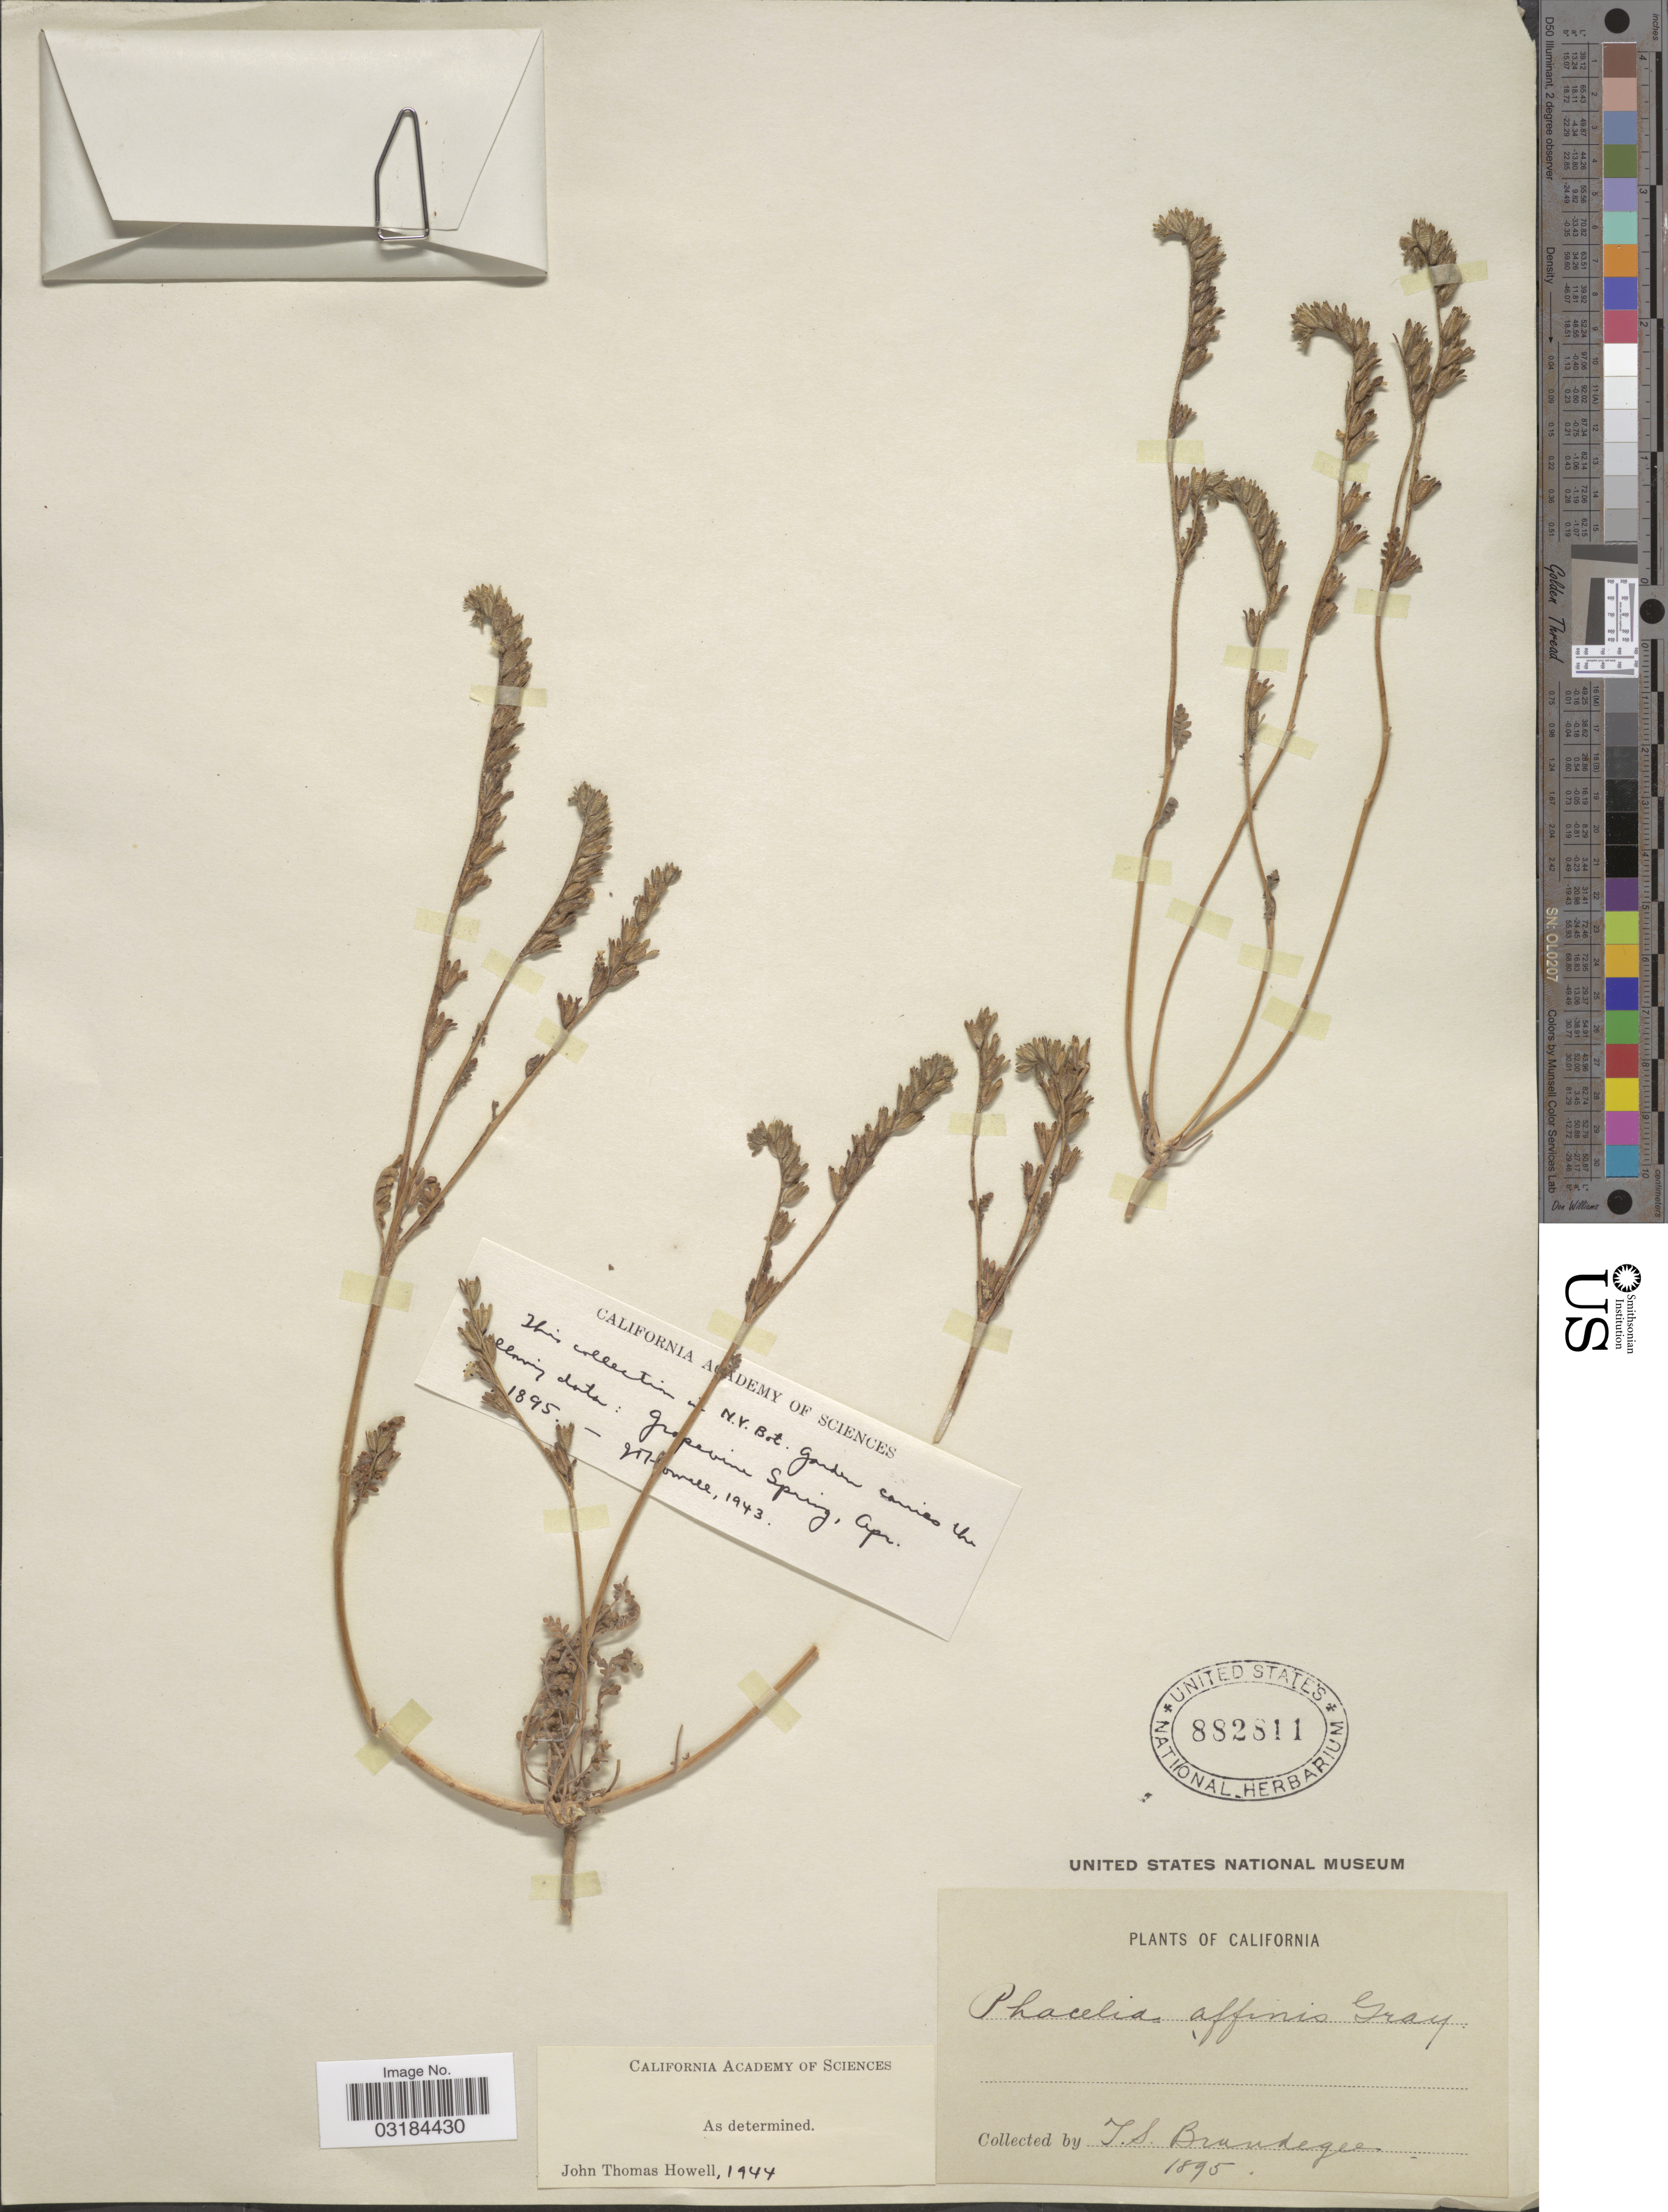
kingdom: Plantae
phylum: Tracheophyta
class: Magnoliopsida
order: Boraginales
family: Hydrophyllaceae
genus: Phacelia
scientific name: Phacelia affinis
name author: A. Gray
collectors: T. S. Brandegee (herbarium)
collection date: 1895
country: United States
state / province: California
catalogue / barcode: US 882811